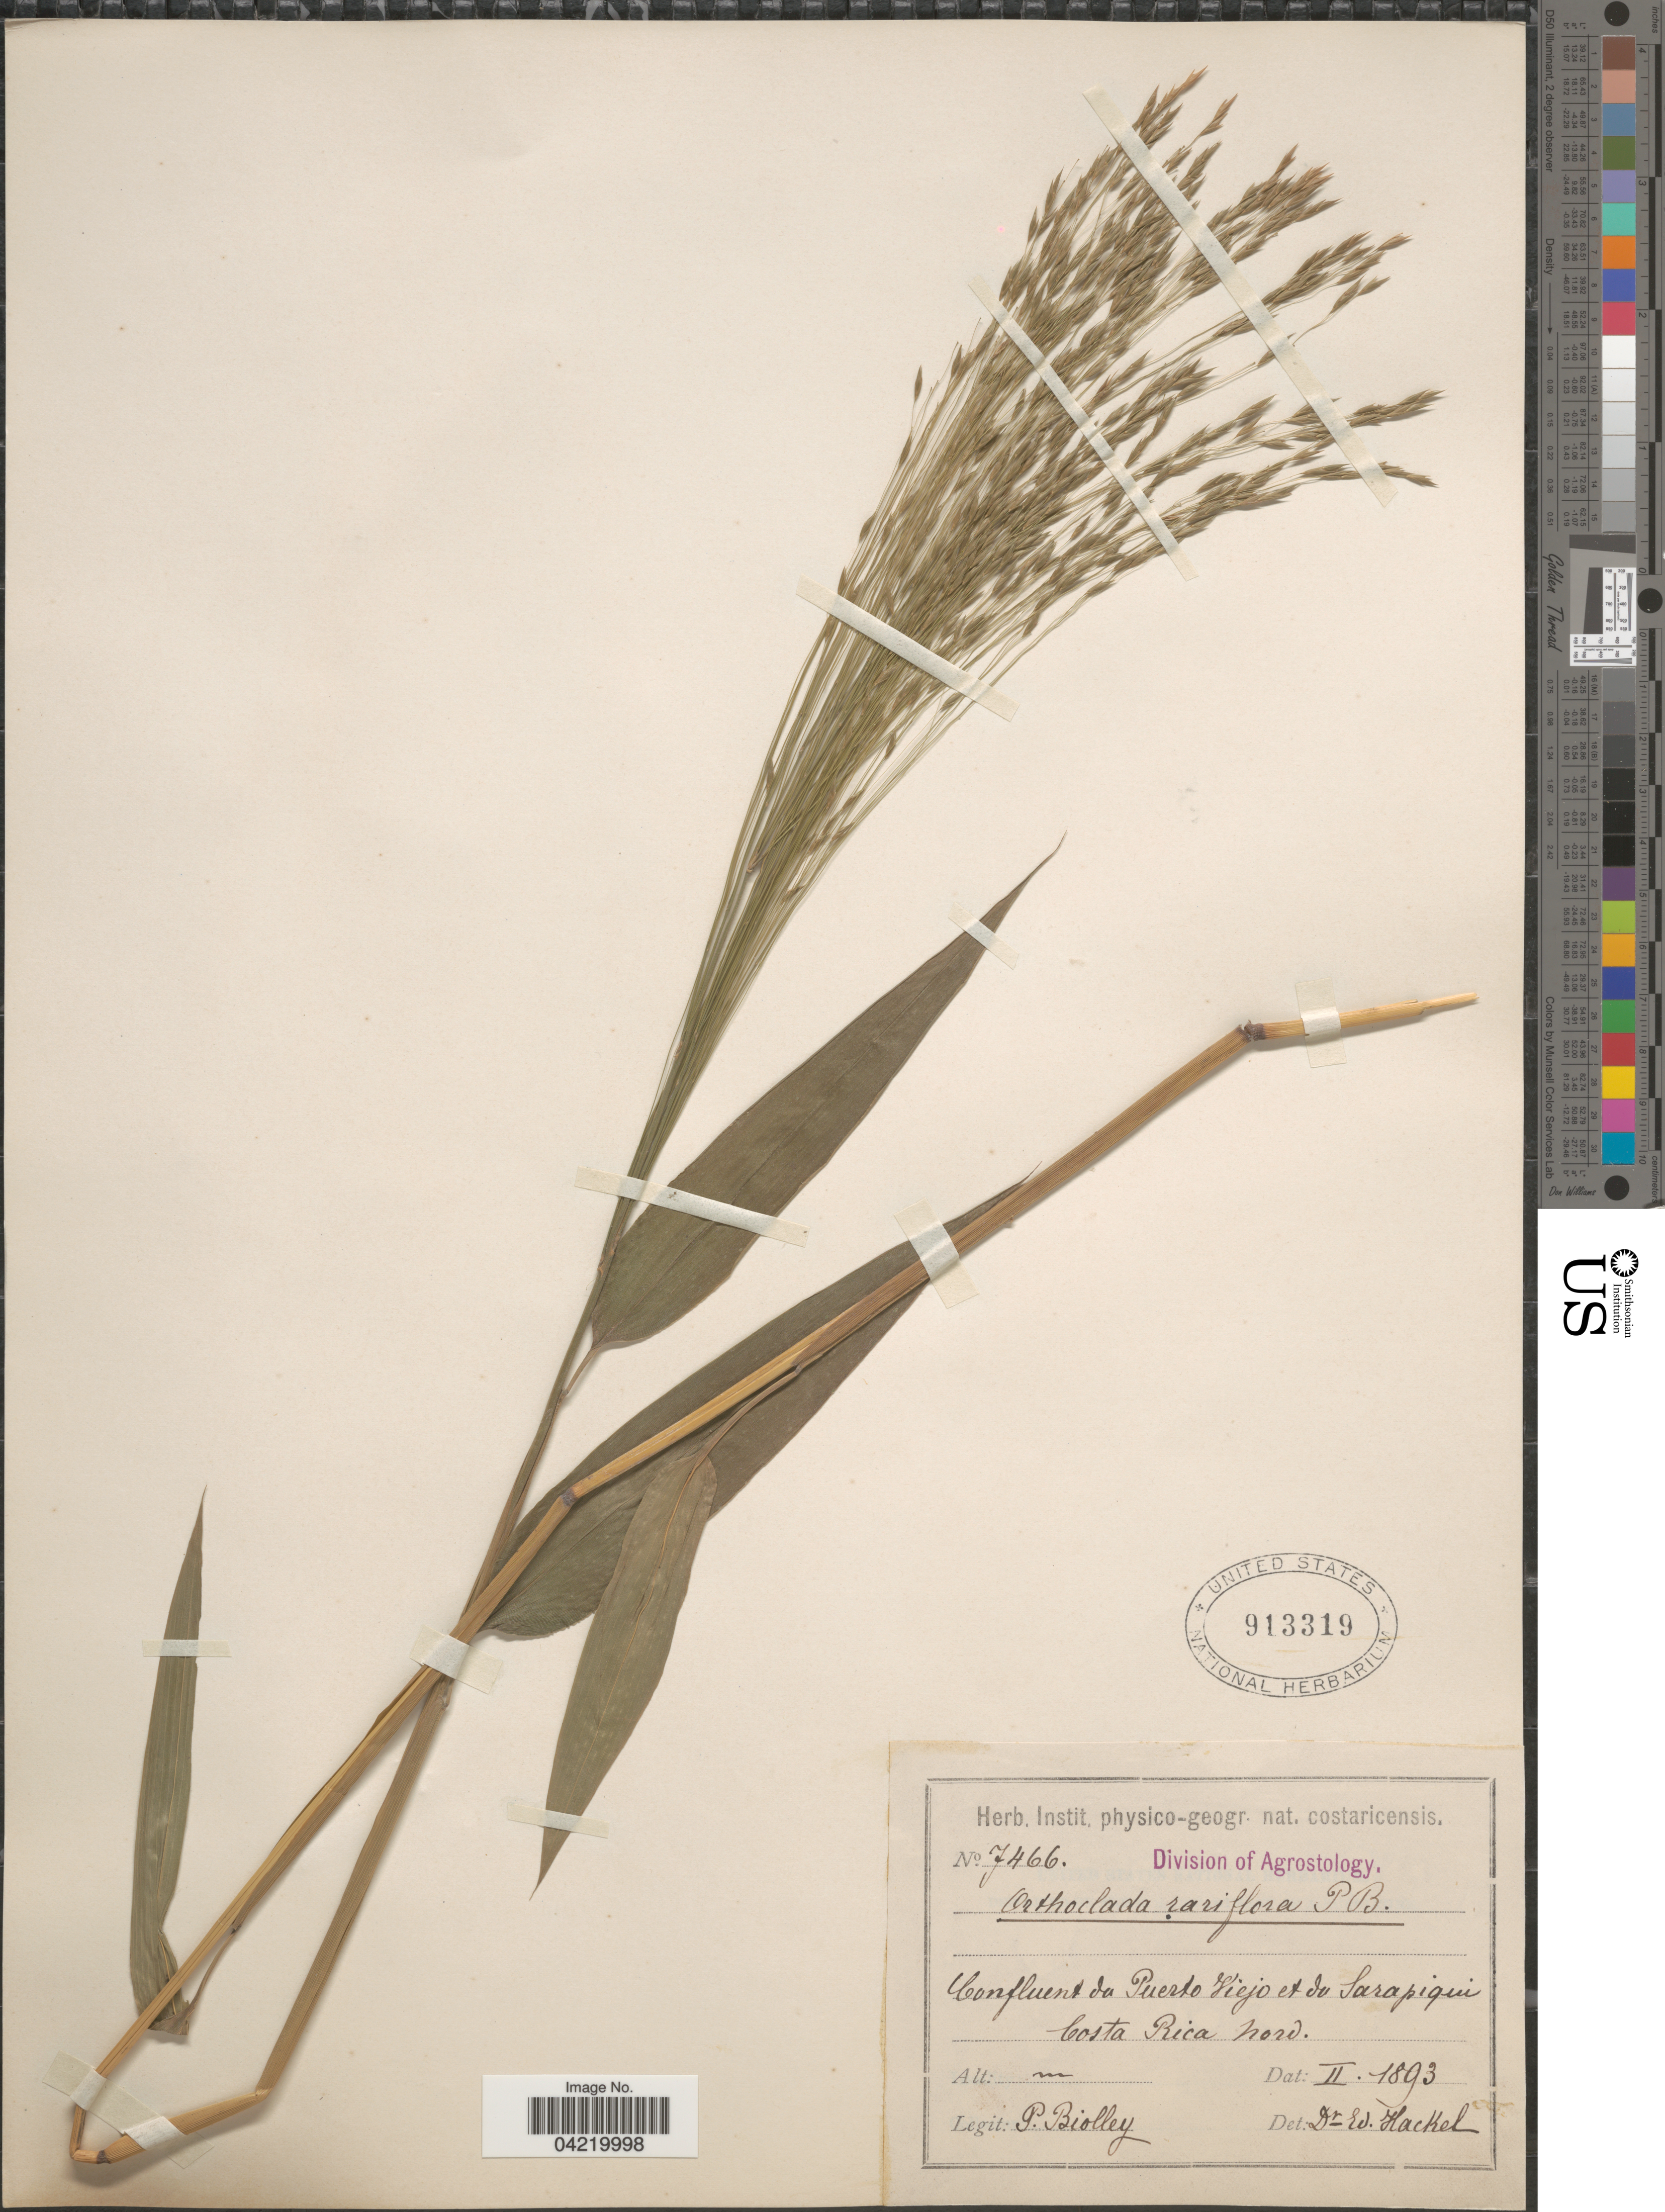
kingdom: Plantae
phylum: Tracheophyta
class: Liliopsida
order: Poales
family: Poaceae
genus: Orthoclada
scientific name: Orthoclada laxa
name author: P. Beauv.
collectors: P. Biolley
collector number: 7466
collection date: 1893-02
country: Costa Rica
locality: Confluent da Puerto Viejo et du Sarapiqui Costa Rica Nord.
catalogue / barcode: US 913319